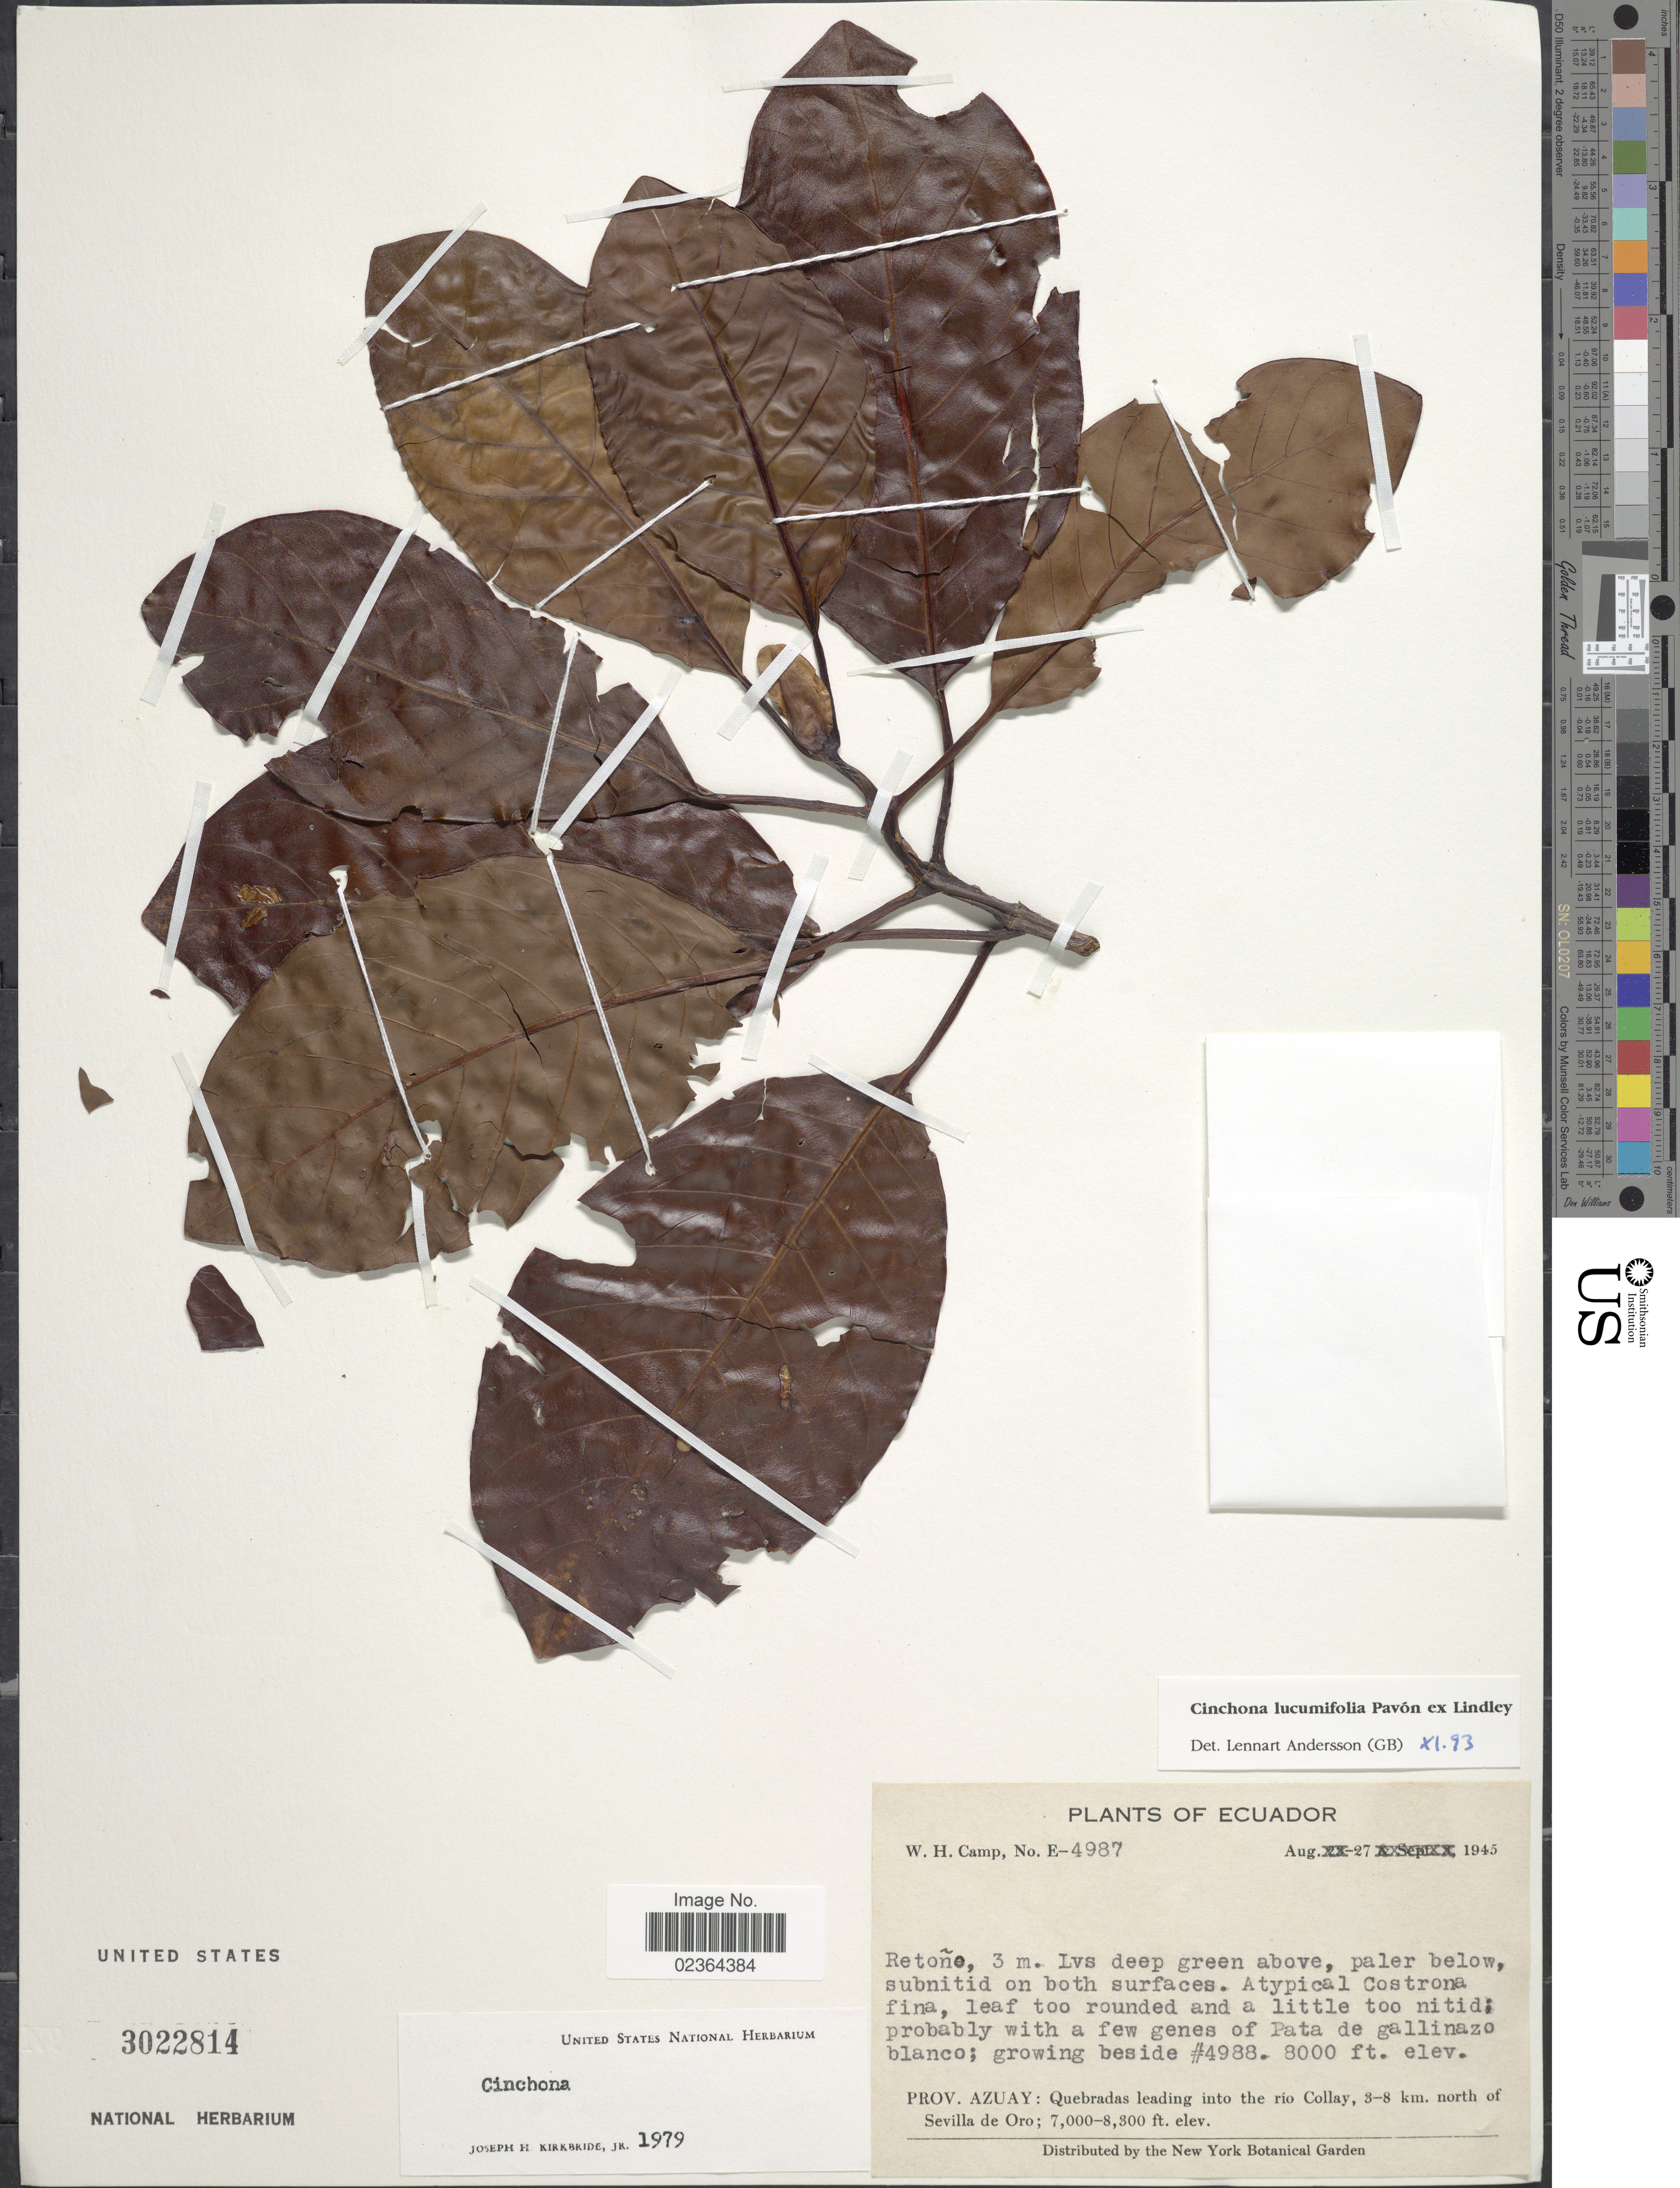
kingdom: Plantae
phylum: Tracheophyta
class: Magnoliopsida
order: Gentianales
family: Rubiaceae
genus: Cinchona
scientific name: Cinchona lucumifolia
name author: Pav. ex Lindl.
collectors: W. H. Camp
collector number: E-4987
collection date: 1945-08-27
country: Ecuador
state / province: Azuay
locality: Prov. Azuay: Quebradas leading into the rio Collay, 3-8 km. north of Sevilla de Oro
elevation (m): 2438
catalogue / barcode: US 3022814